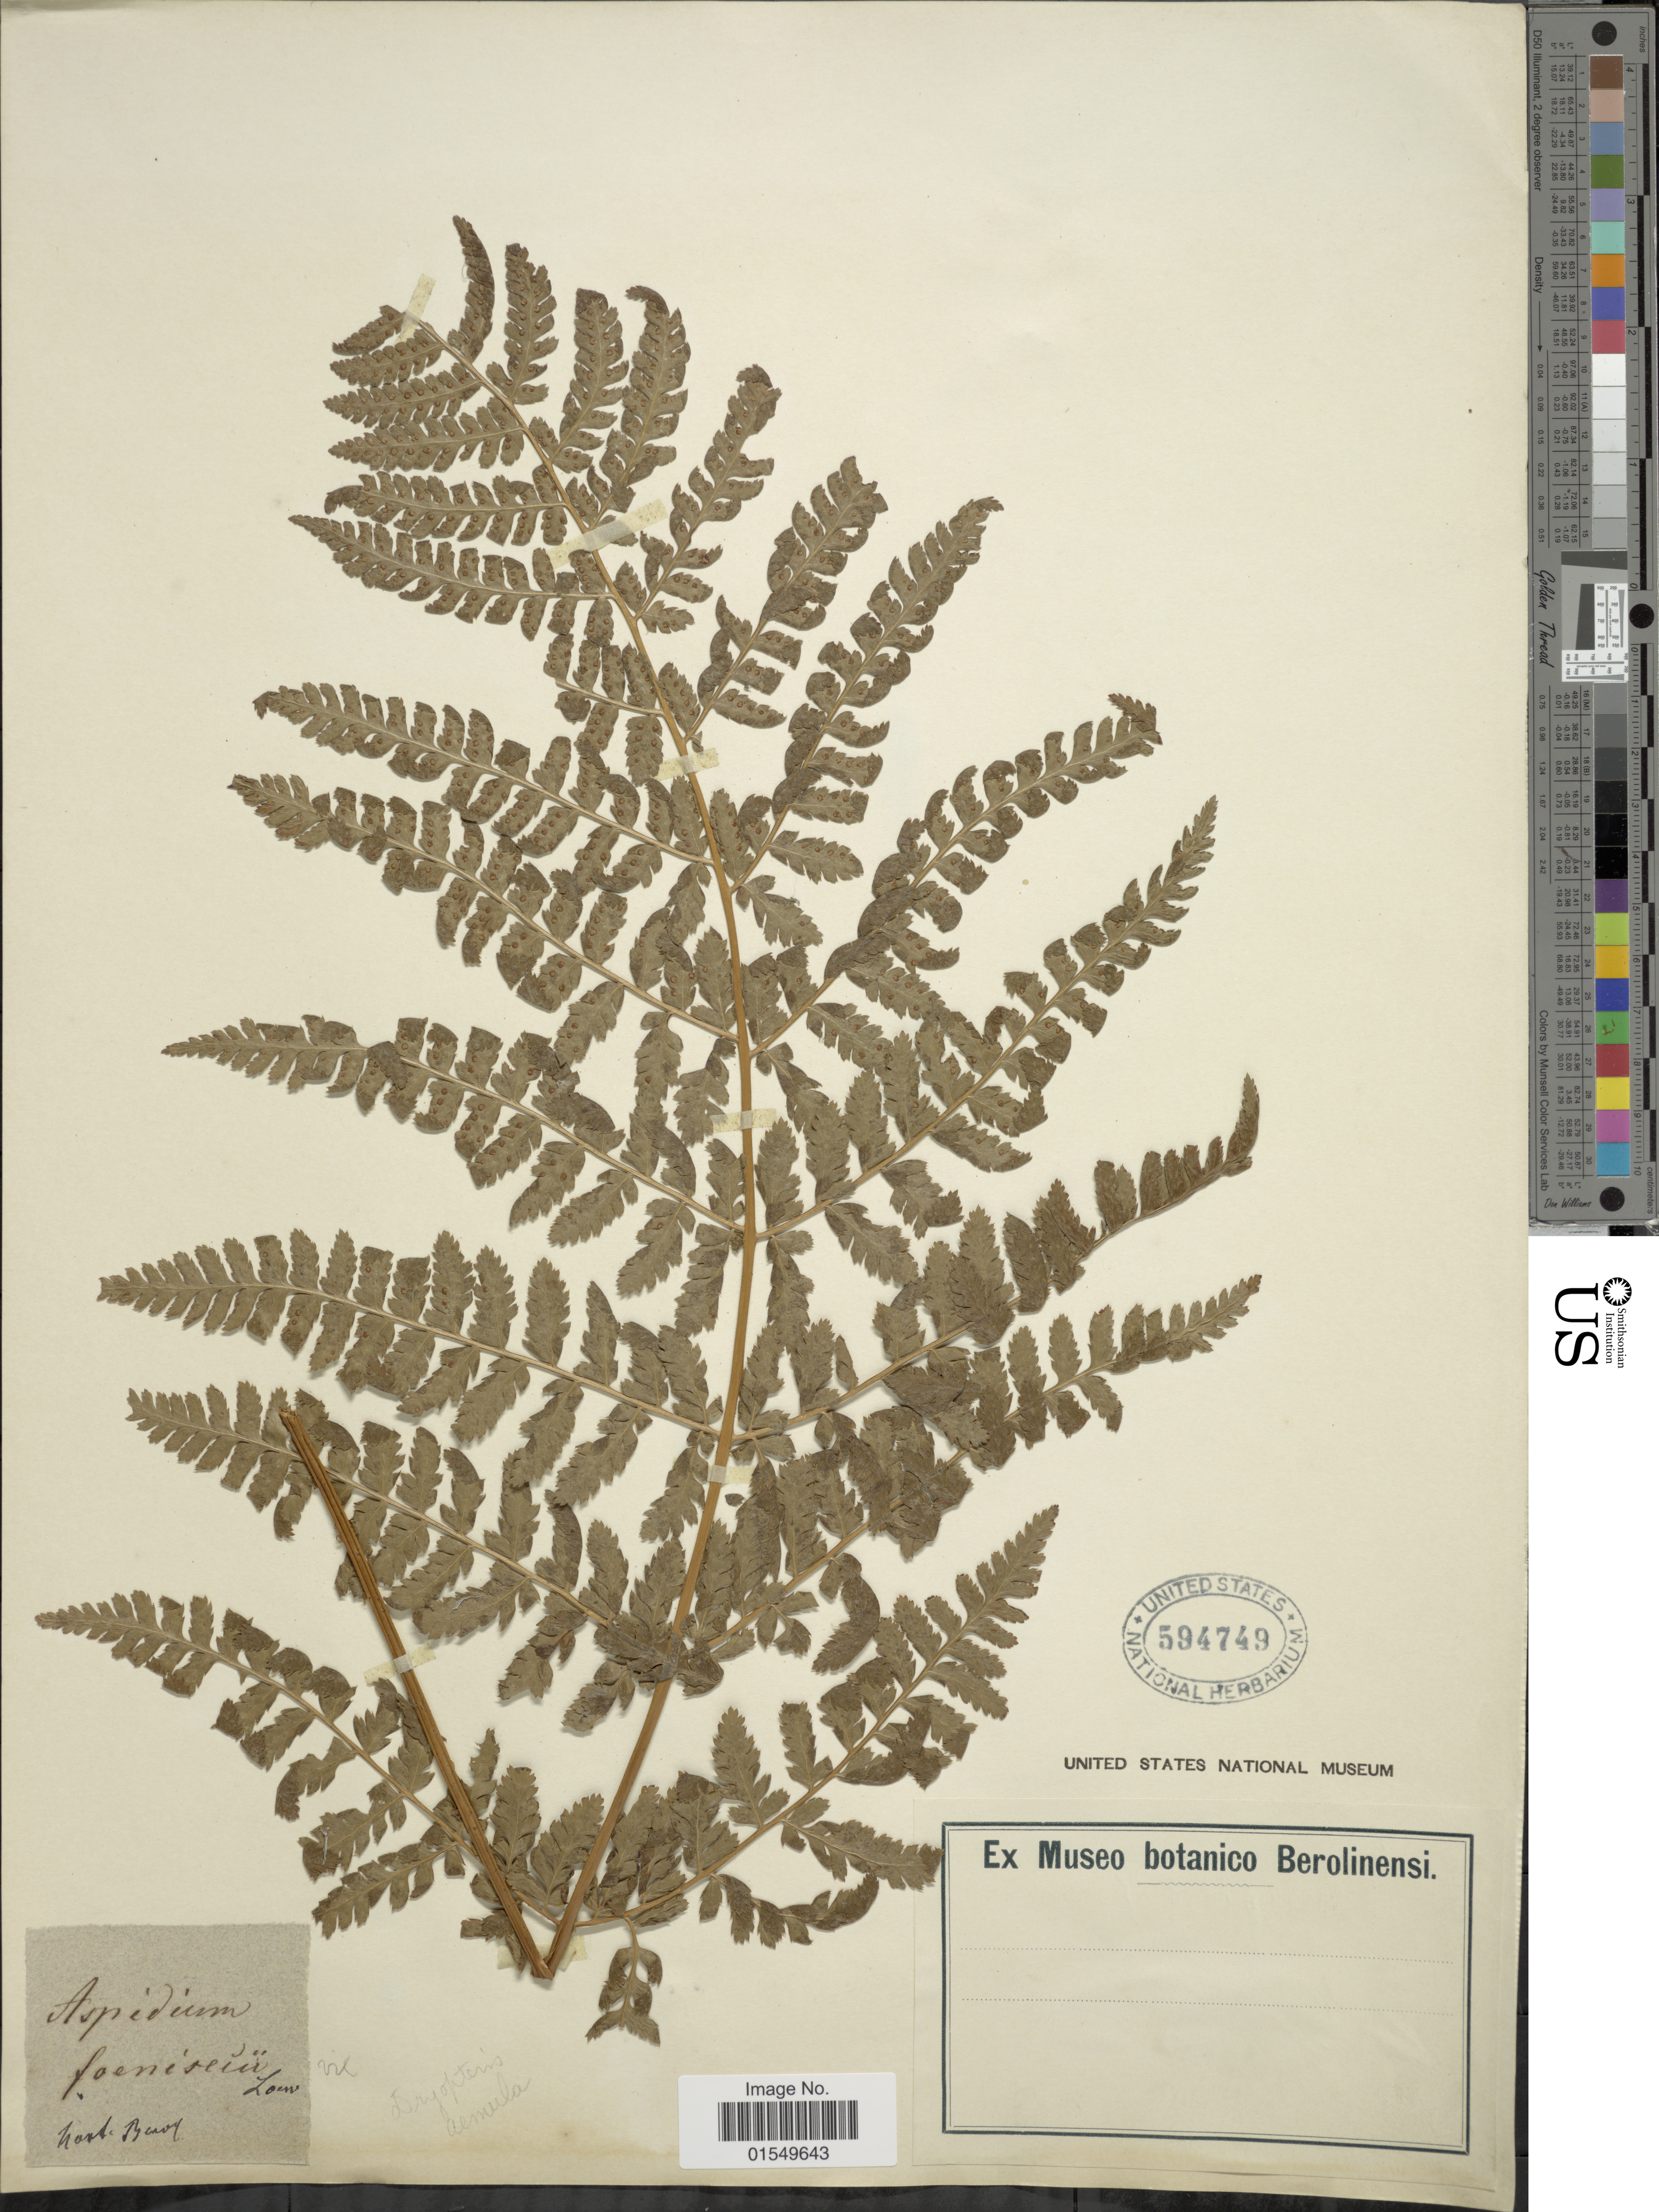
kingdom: Plantae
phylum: Tracheophyta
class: Polypodiopsida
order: Polypodiales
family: Dryopteridaceae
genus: Dryopteris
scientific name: Dryopteris aemula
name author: Kuntze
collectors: -. Low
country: Portugal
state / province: Madeira (Aut. Reg.)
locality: Hort Berol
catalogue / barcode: US 594749